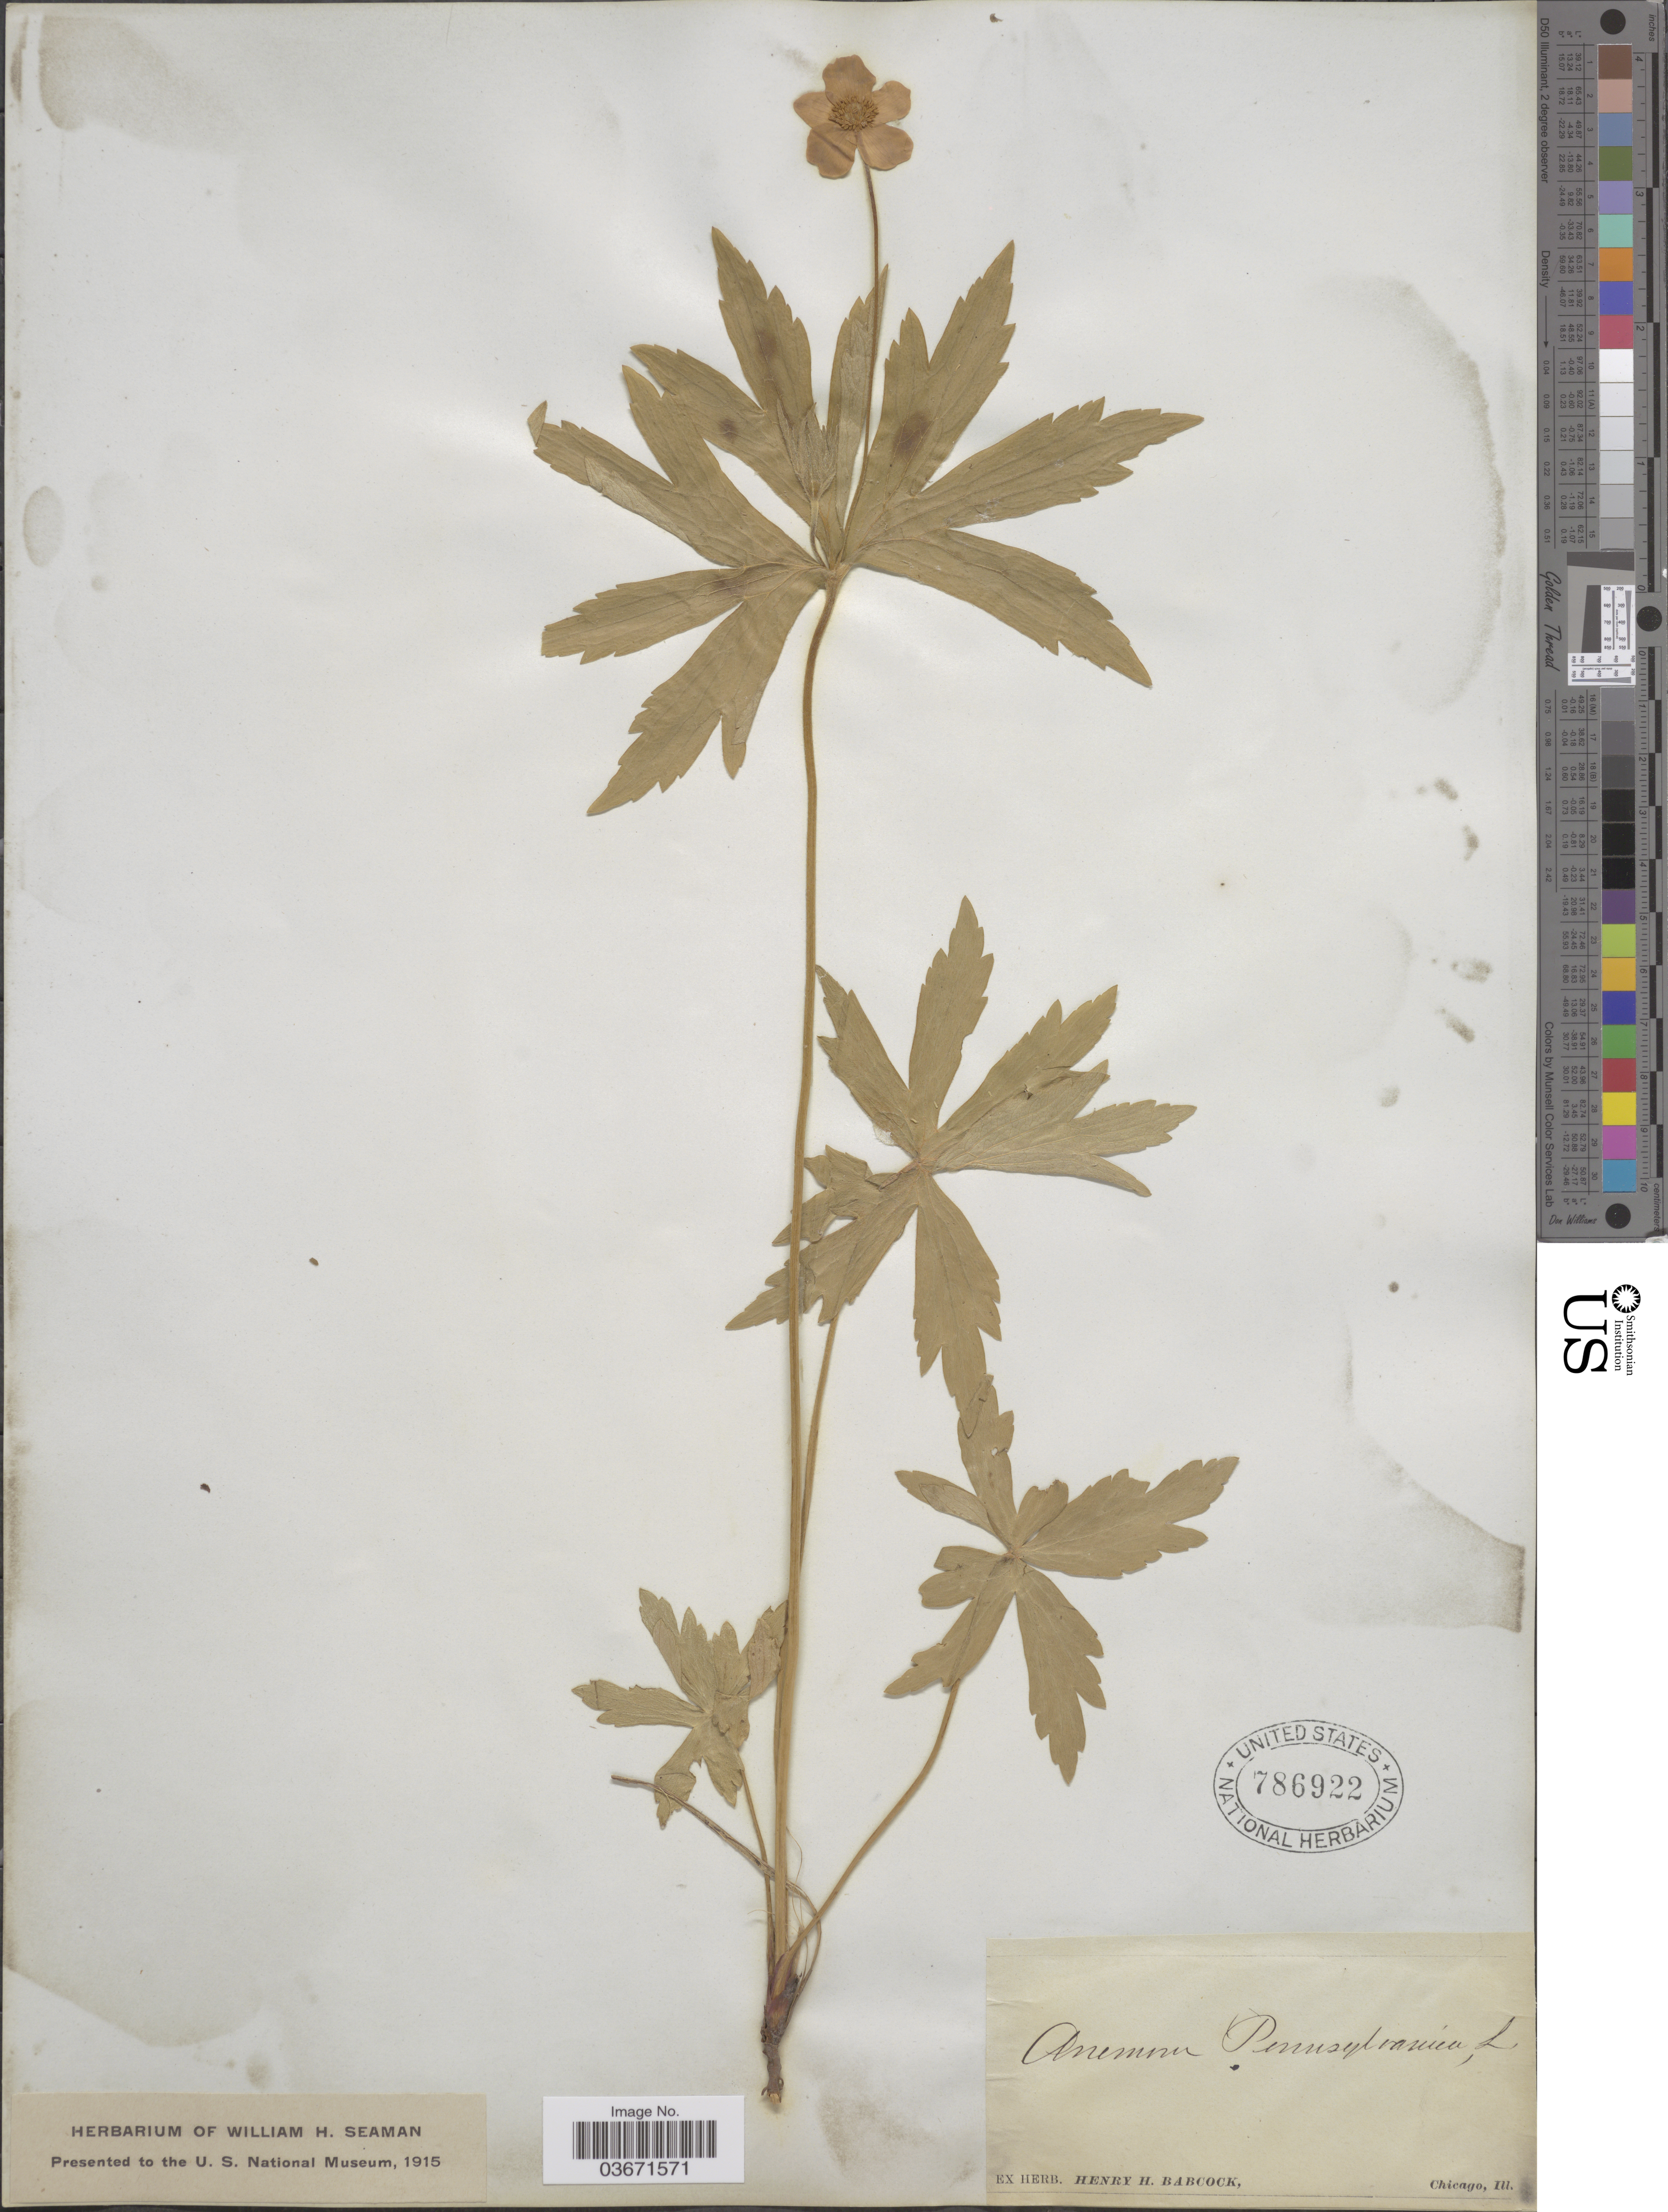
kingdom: Plantae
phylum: Tracheophyta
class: Magnoliopsida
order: Ranunculales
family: Ranunculaceae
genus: Anemone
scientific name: Anemone canadensis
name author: L.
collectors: ex herb. Henry Homes Babcock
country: United States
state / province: Illinois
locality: Chicago.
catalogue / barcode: US 786922